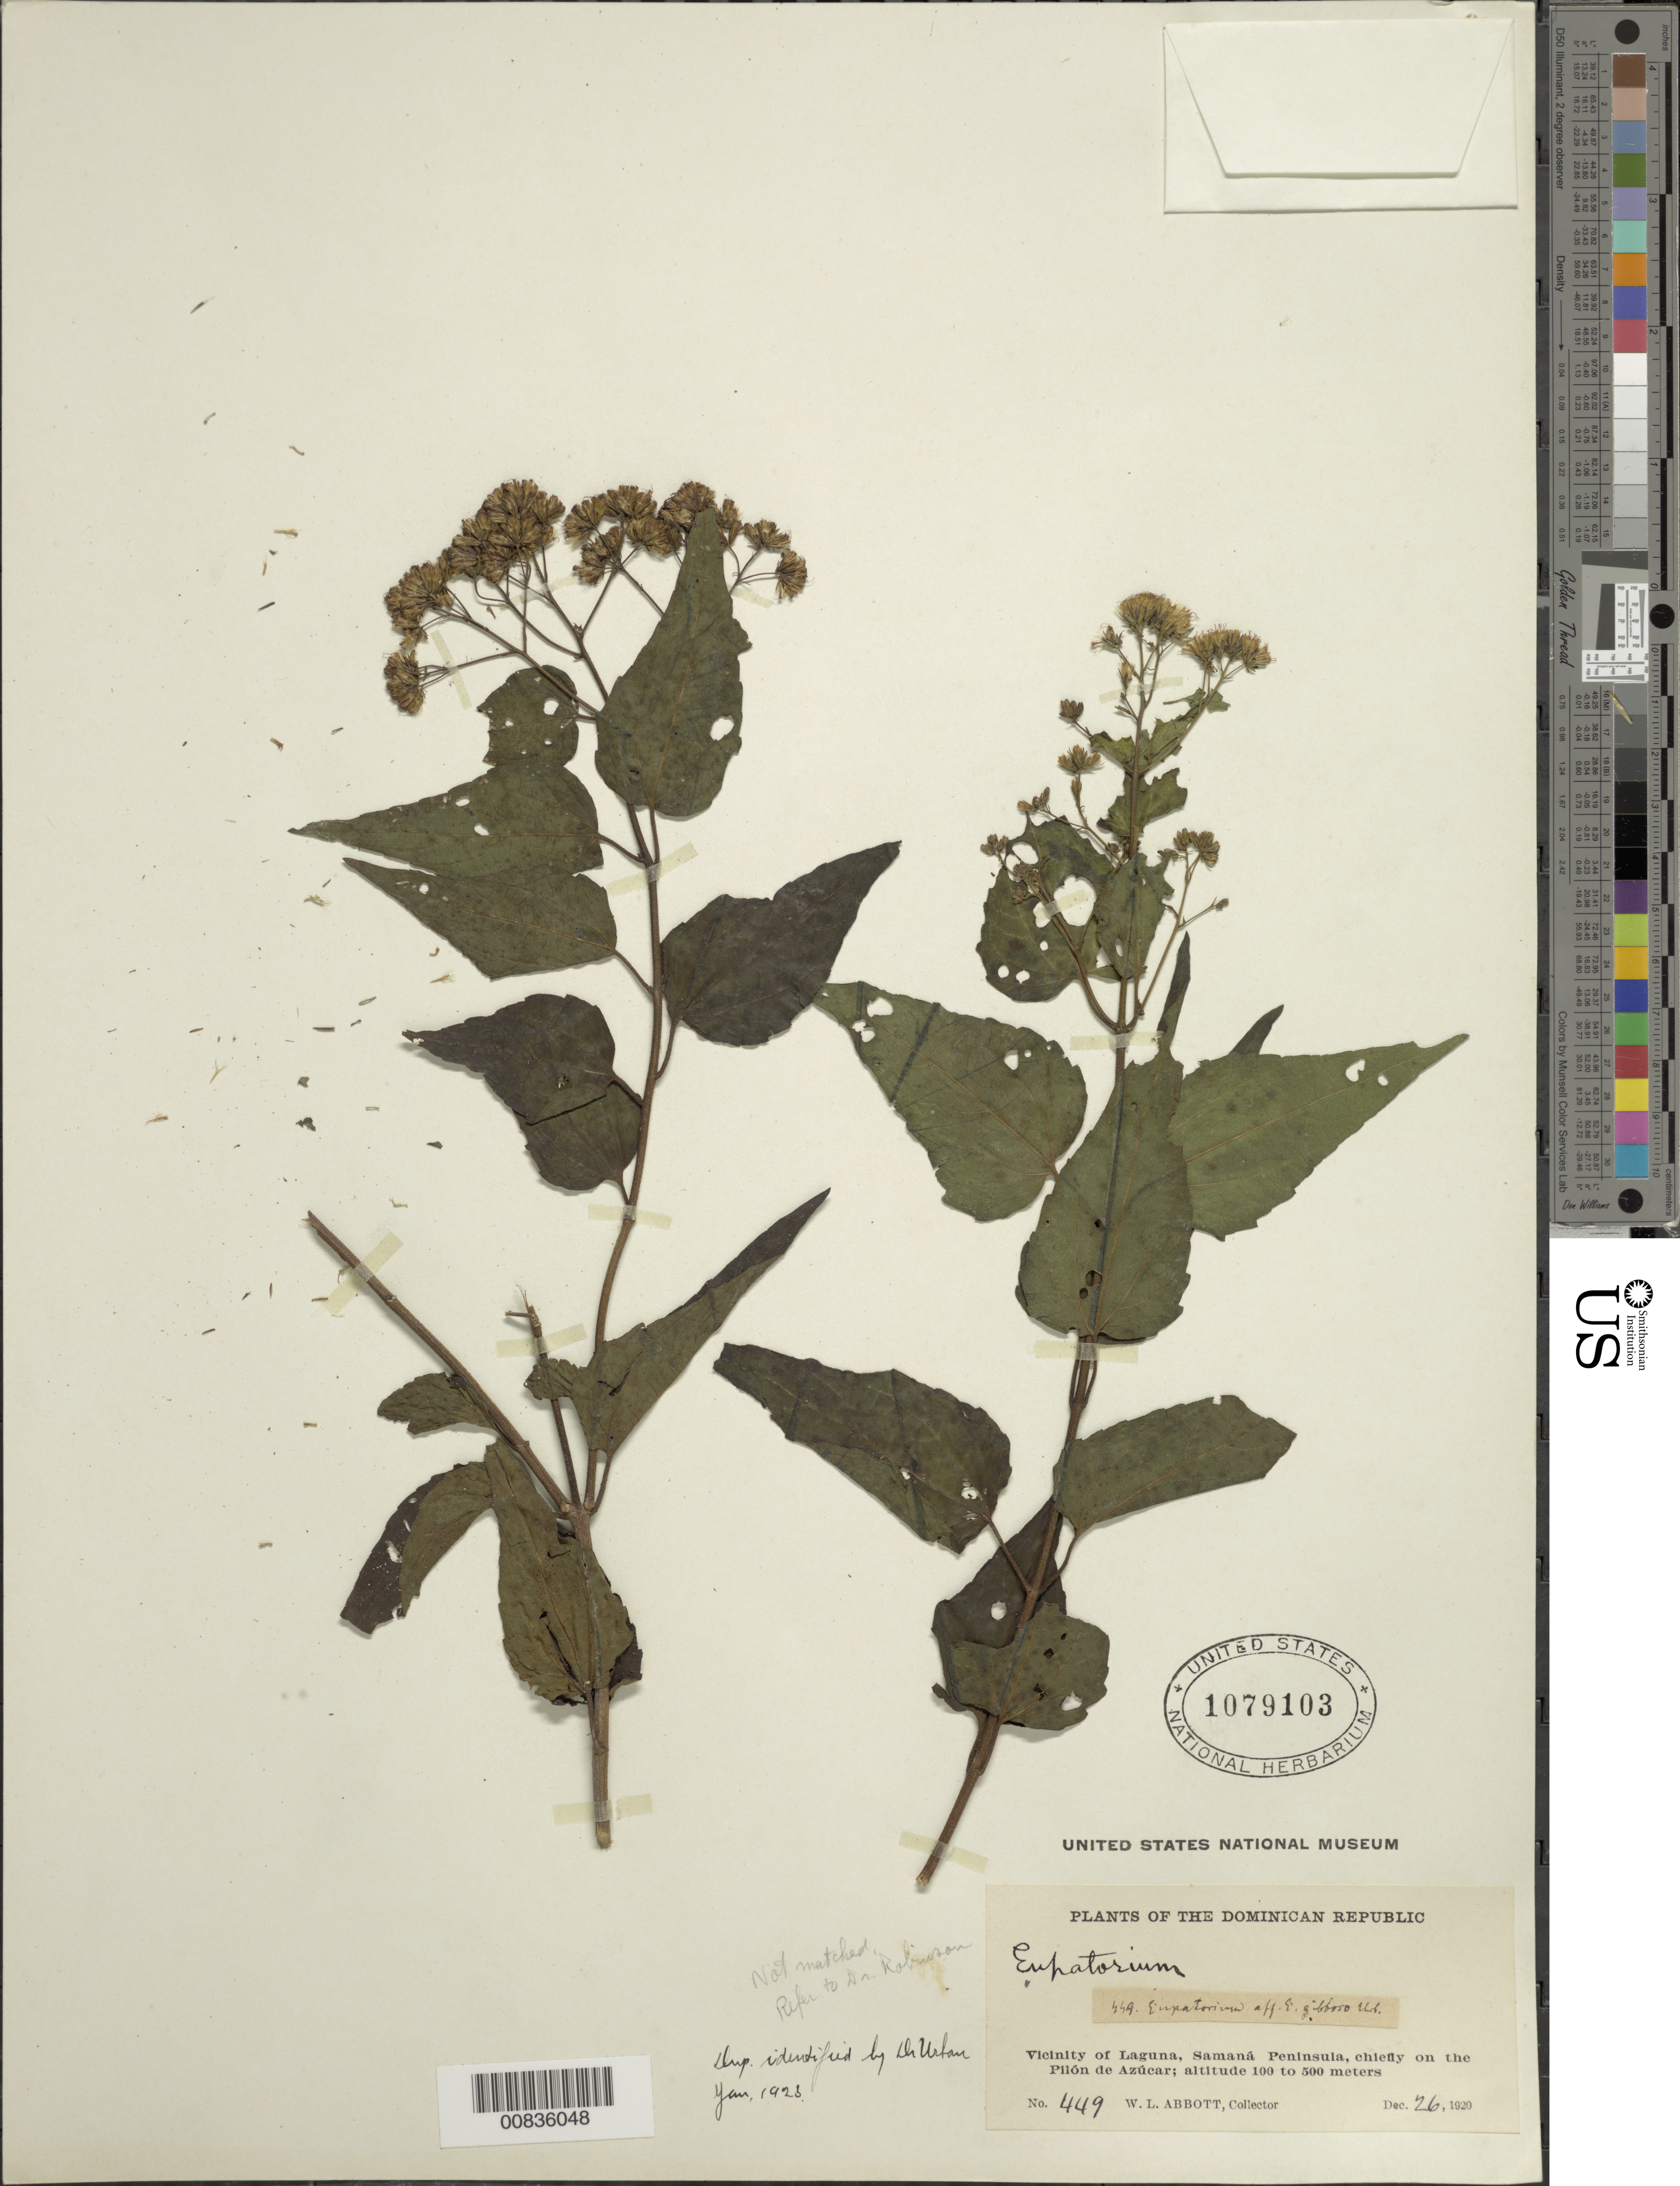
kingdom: Plantae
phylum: Tracheophyta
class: Magnoliopsida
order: Asterales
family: Asteraceae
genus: Koanophyllon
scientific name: Koanophyllon gibbosum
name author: (Urb.) R.M. King & H. Rob.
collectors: W. L. Abbott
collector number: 449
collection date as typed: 26 Dec 1920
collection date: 1920-12-26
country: Dominican Republic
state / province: Samana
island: Hispaniola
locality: Vicinity of Laguna, Samaná Peninsula, chiefly on the Pilón de Azúcar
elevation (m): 100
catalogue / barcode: US 1079103